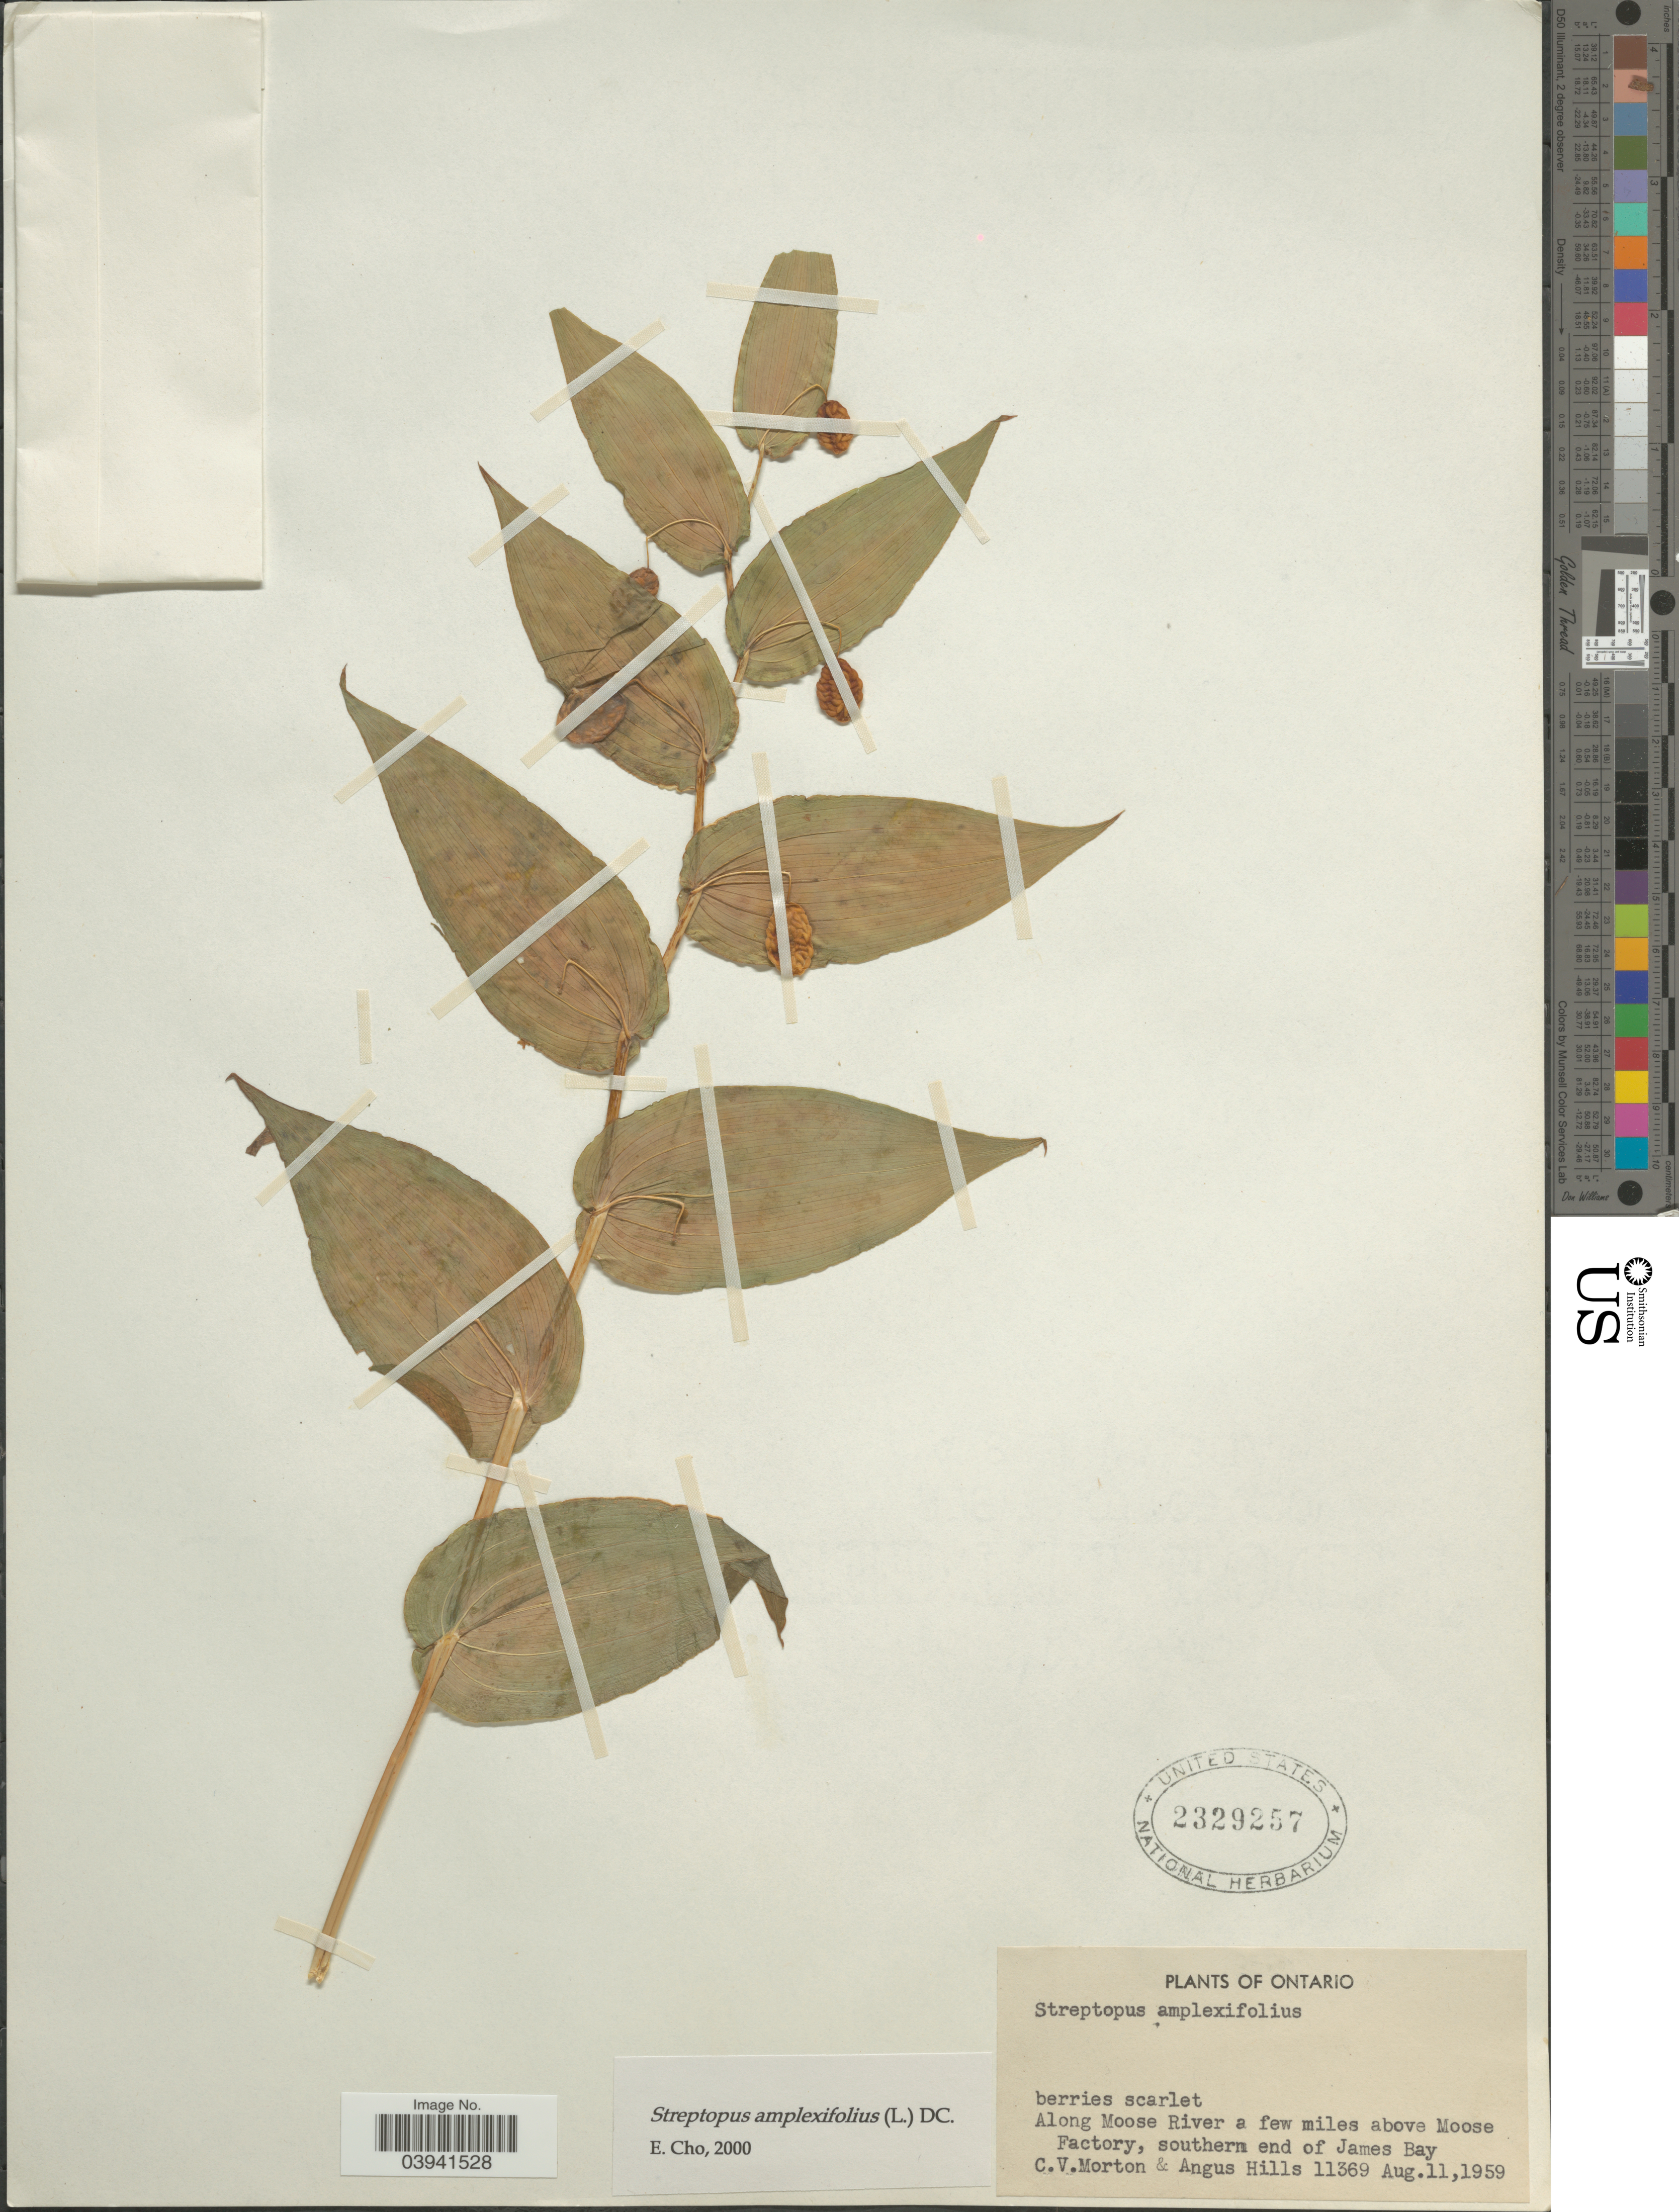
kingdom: Plantae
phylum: Tracheophyta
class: Liliopsida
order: Liliales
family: Liliaceae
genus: Streptopus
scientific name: Streptopus amplexifolius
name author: (L.) DC.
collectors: C. V. Morton & A. Hills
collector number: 11369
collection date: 1959-08-11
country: Canada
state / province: Ontario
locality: Along Moose River a few miles above Moose Factory, southern end of James Bay.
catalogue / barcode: US 2329257